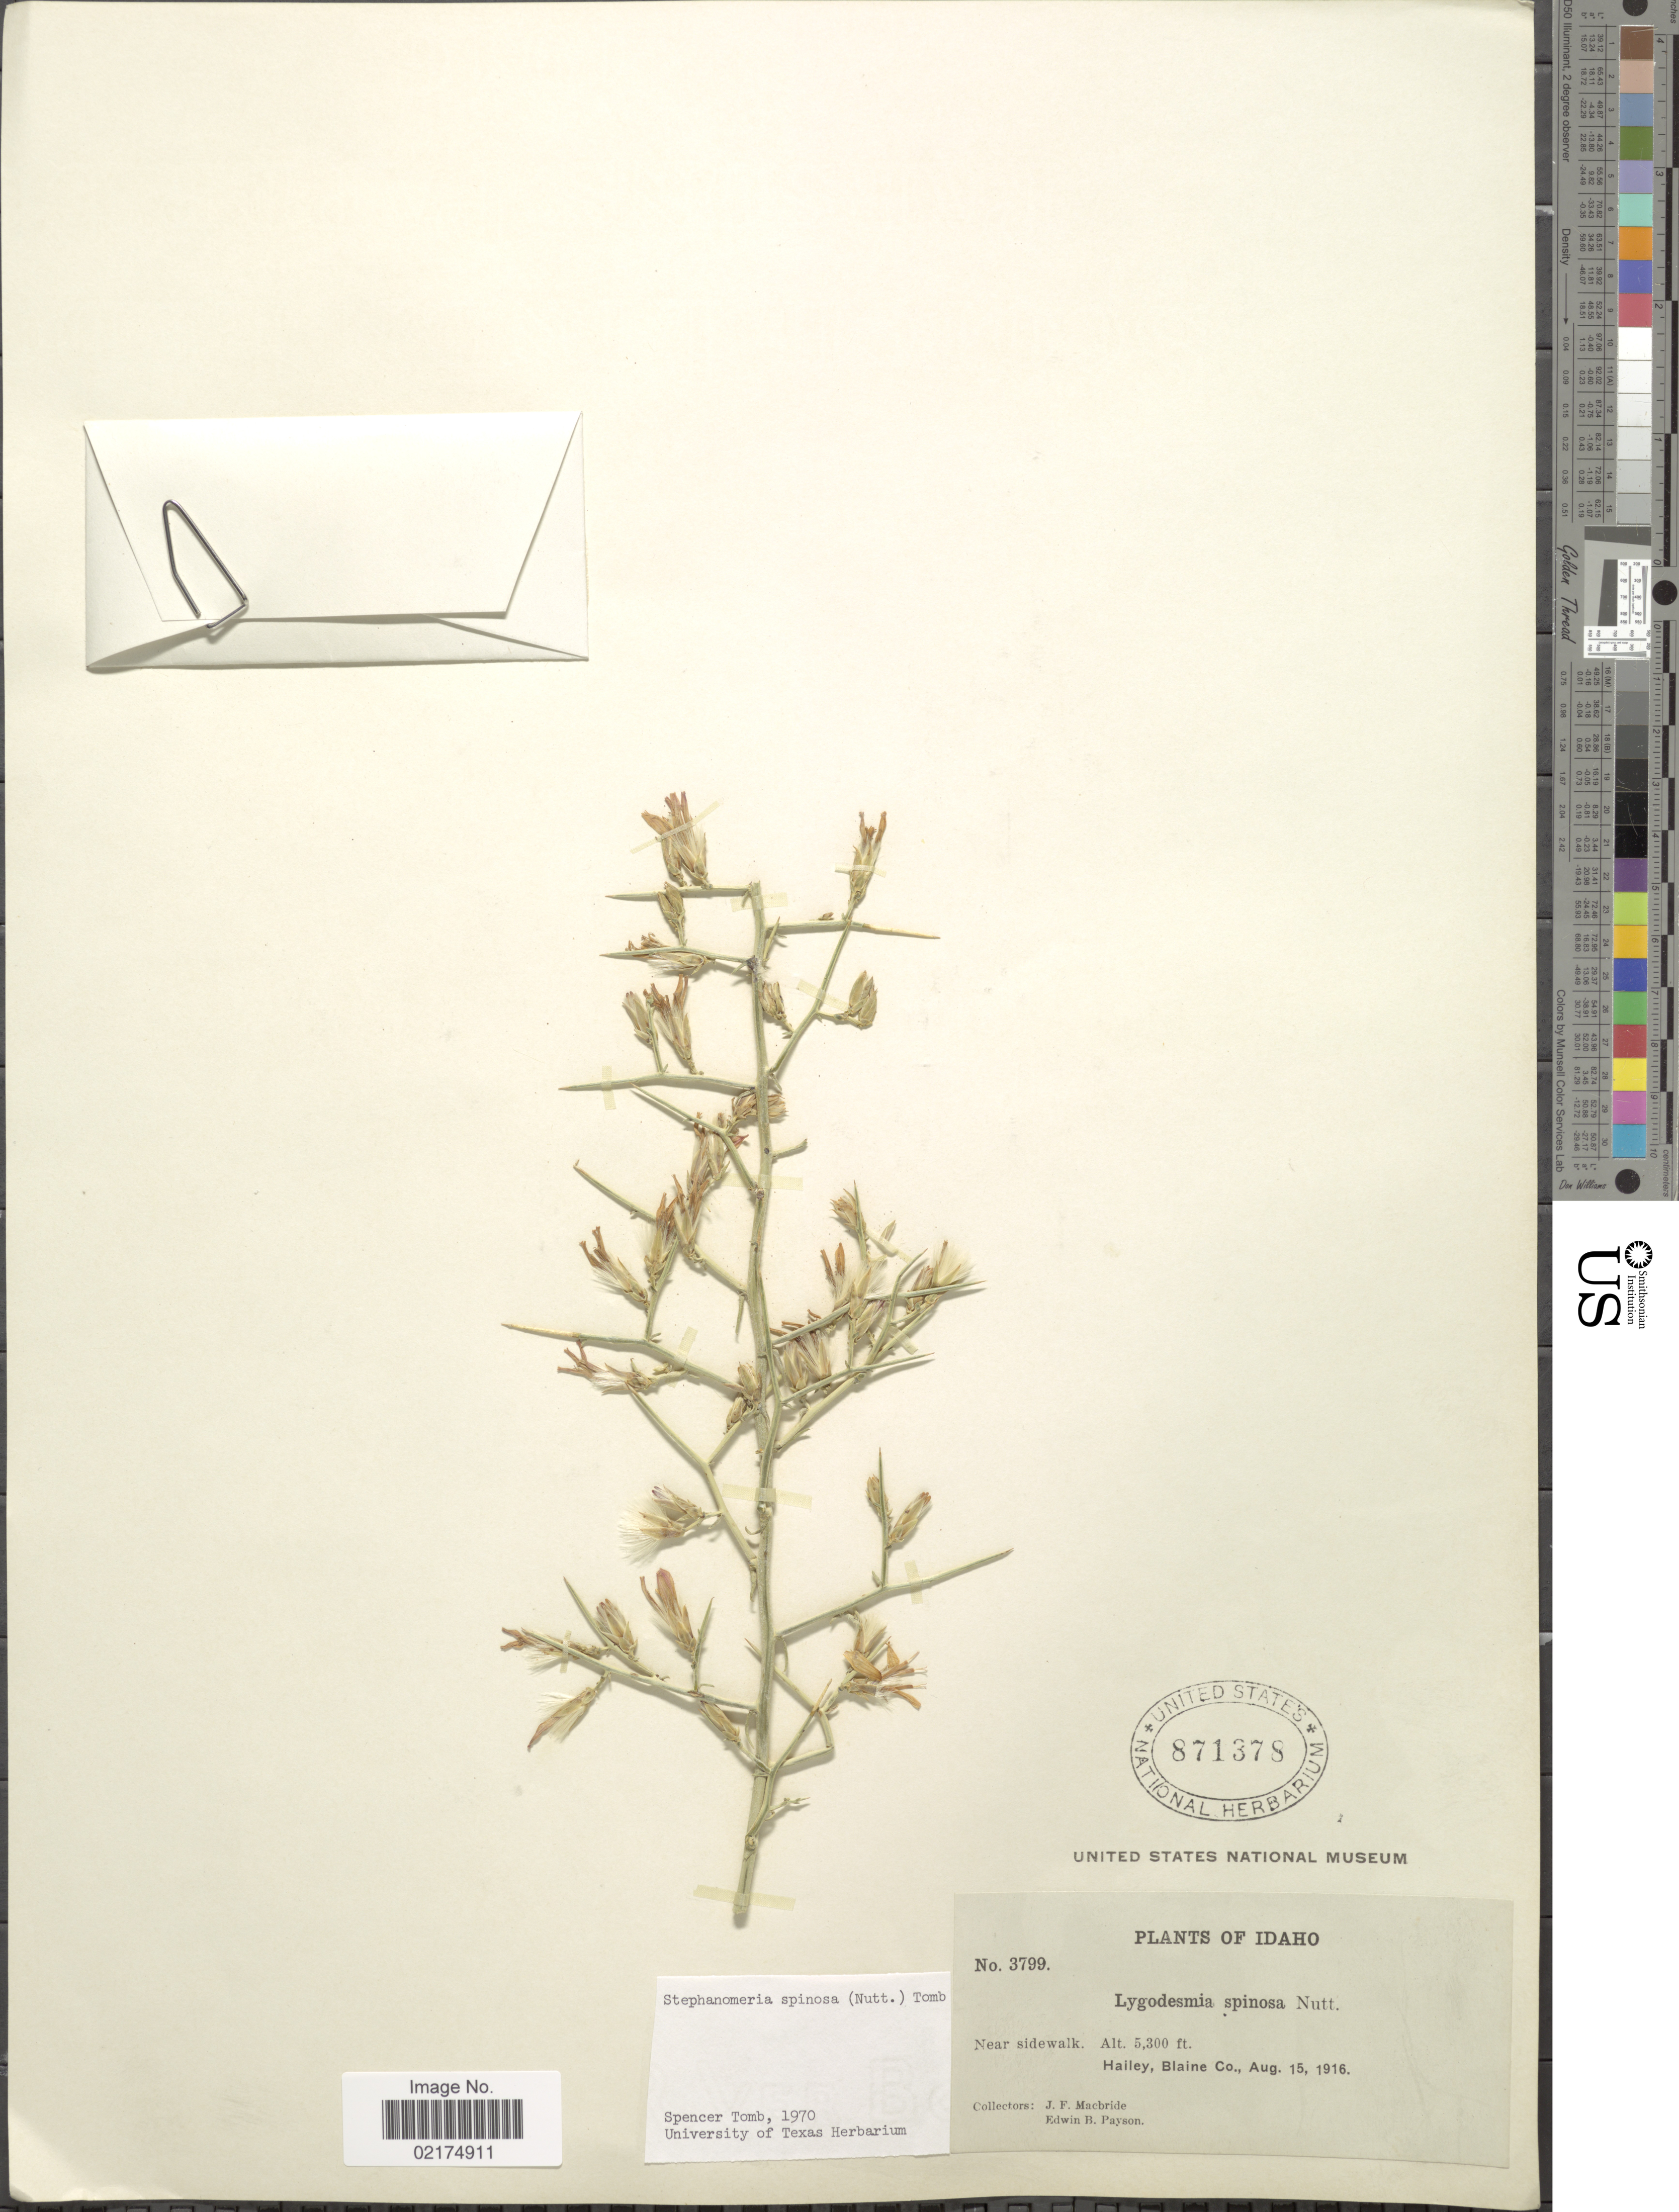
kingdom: Plantae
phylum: Tracheophyta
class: Magnoliopsida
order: Asterales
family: Asteraceae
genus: Pleiacanthus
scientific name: Pleiacanthus spinosus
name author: (Nutt.) Rydb.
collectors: J. F. Macbride & E. B. Payson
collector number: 3799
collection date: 1916-08-15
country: United States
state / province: Idaho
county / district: Blaine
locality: Hailey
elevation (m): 1615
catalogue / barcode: US 871378